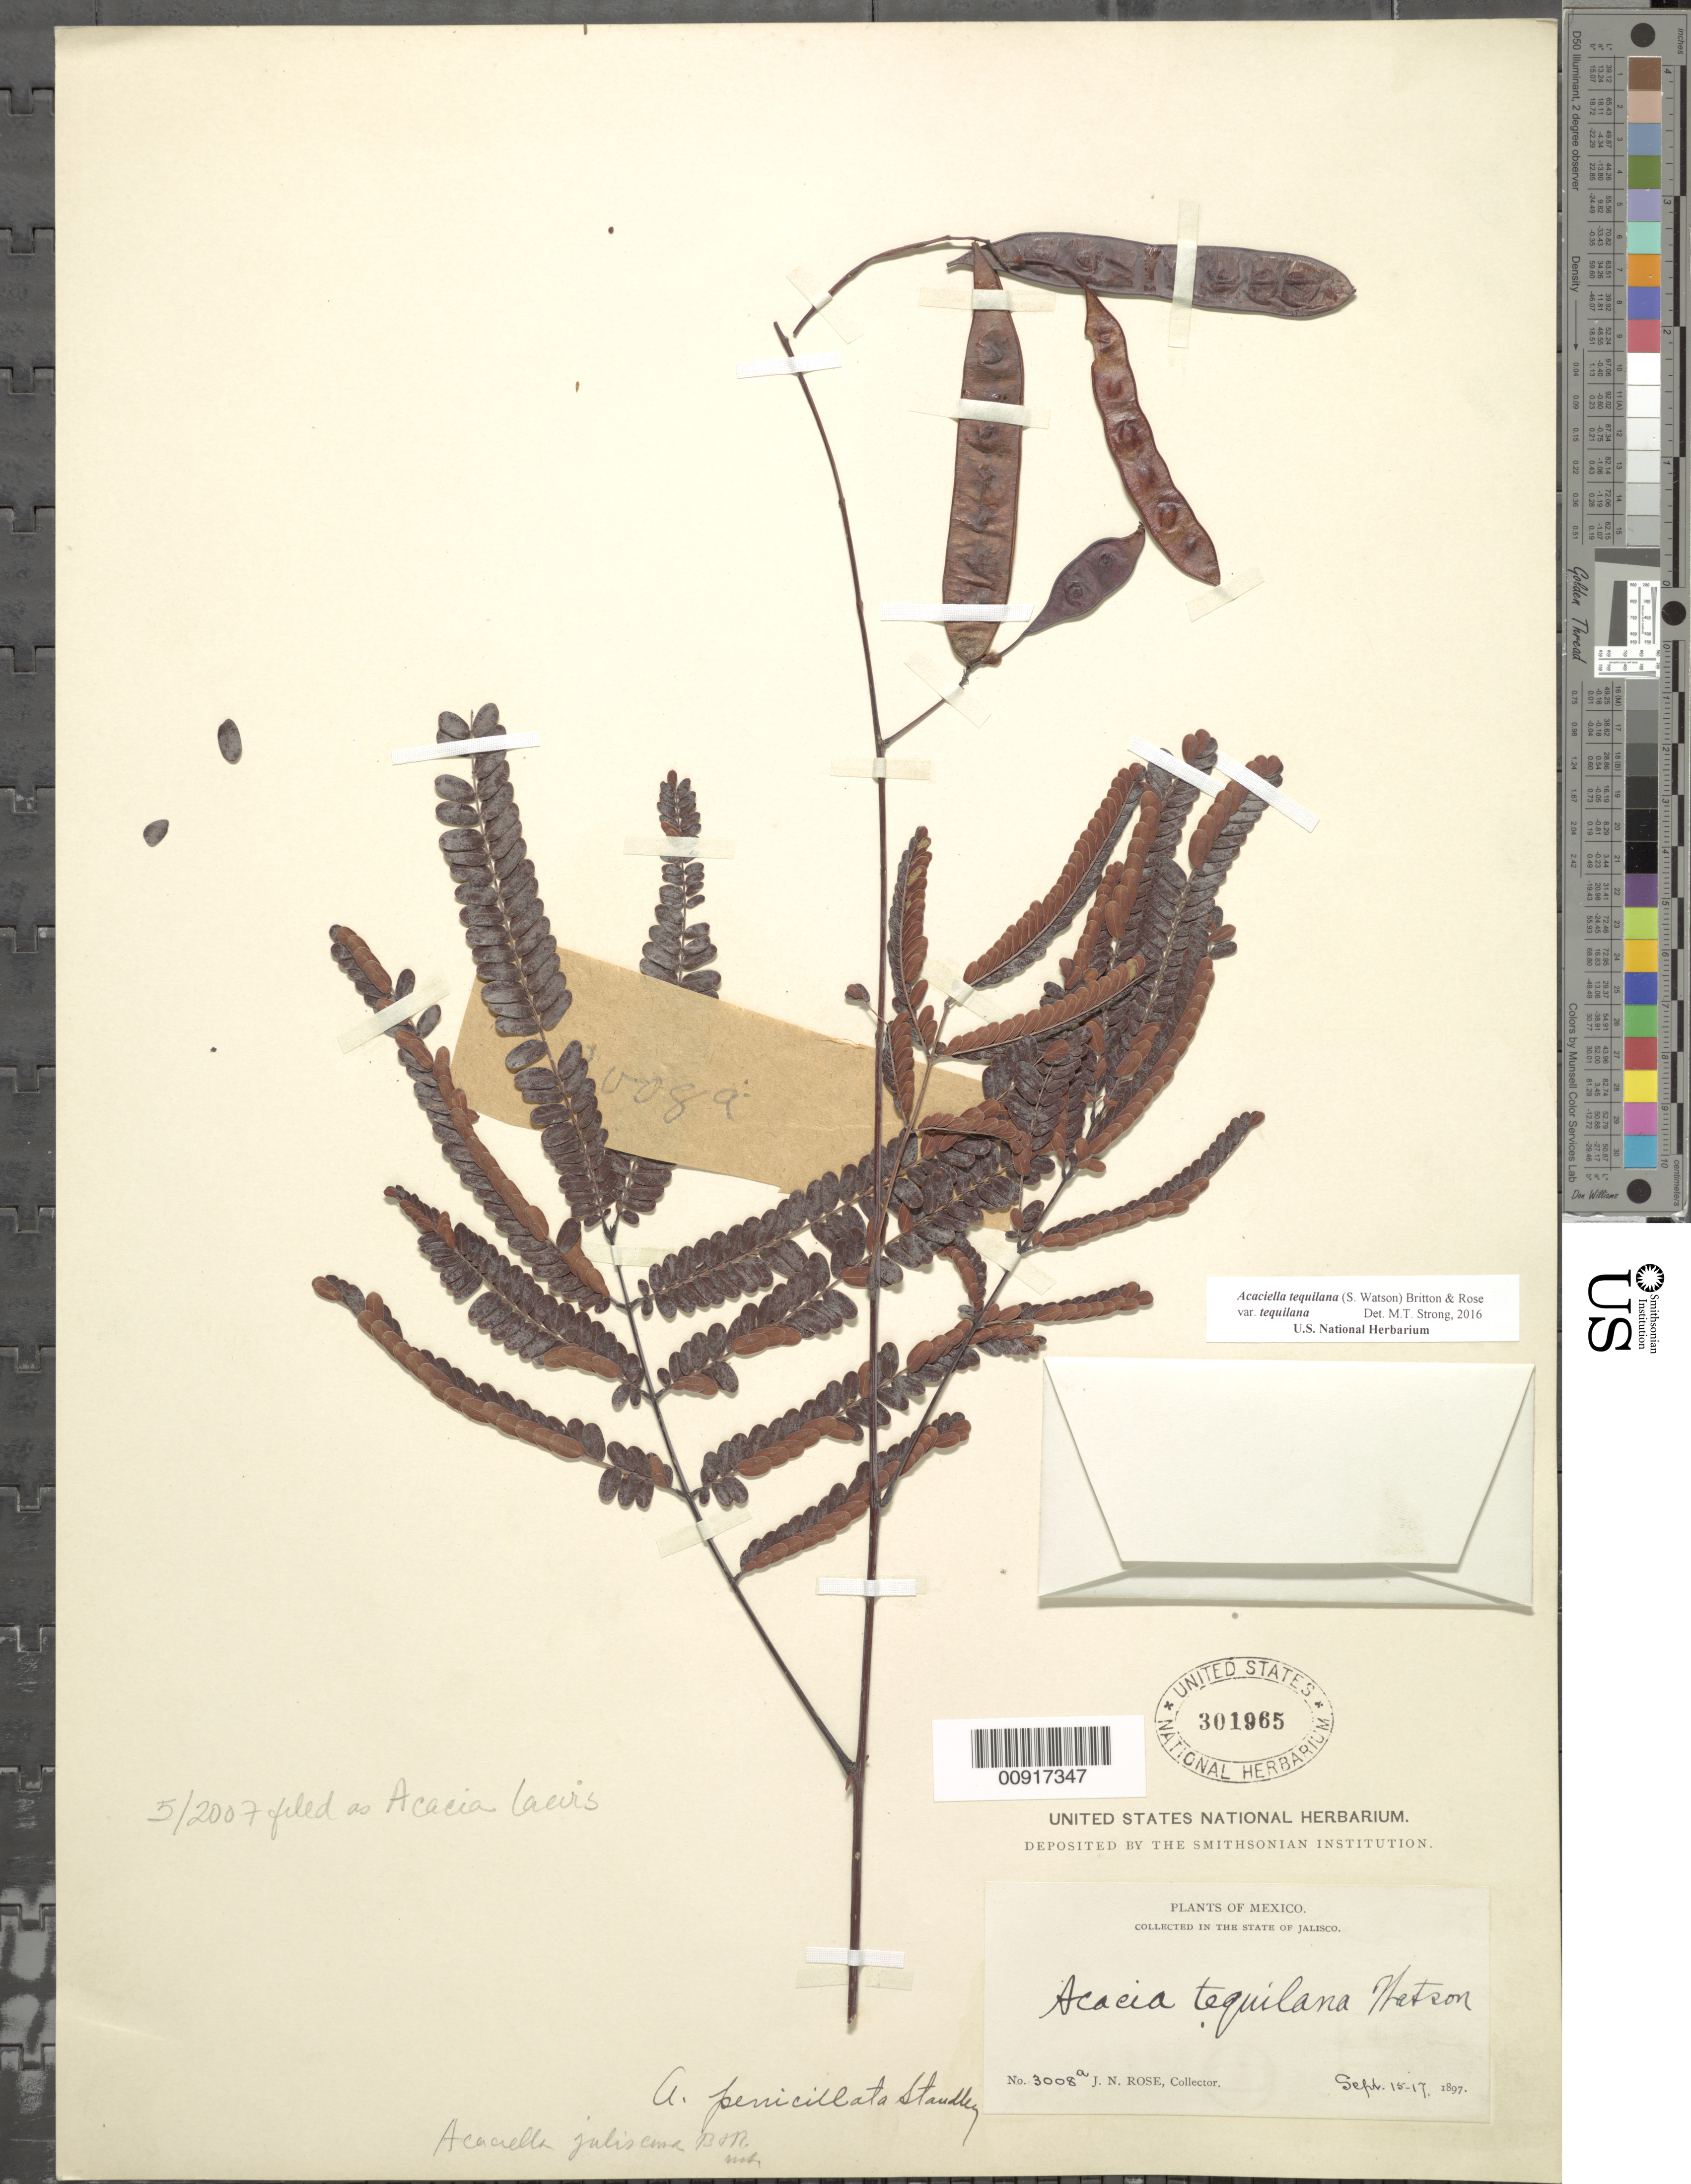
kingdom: Plantae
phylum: Tracheophyta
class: Magnoliopsida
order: Fabales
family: Fabaceae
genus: Acaciella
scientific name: Acaciella tequilana var. tequilana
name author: (S. Watson) Britton & Rose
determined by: Strong, M. T., (US), Smithsonian Institution - National Museum of Natural History (UNITED STATES)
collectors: J. N. Rose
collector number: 3008 a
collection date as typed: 15 Sep 1897 to 17 Sep 1897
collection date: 1897-09-15/1897-09-17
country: Mexico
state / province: Jalisco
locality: State of Jalisco.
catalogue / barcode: US 301965